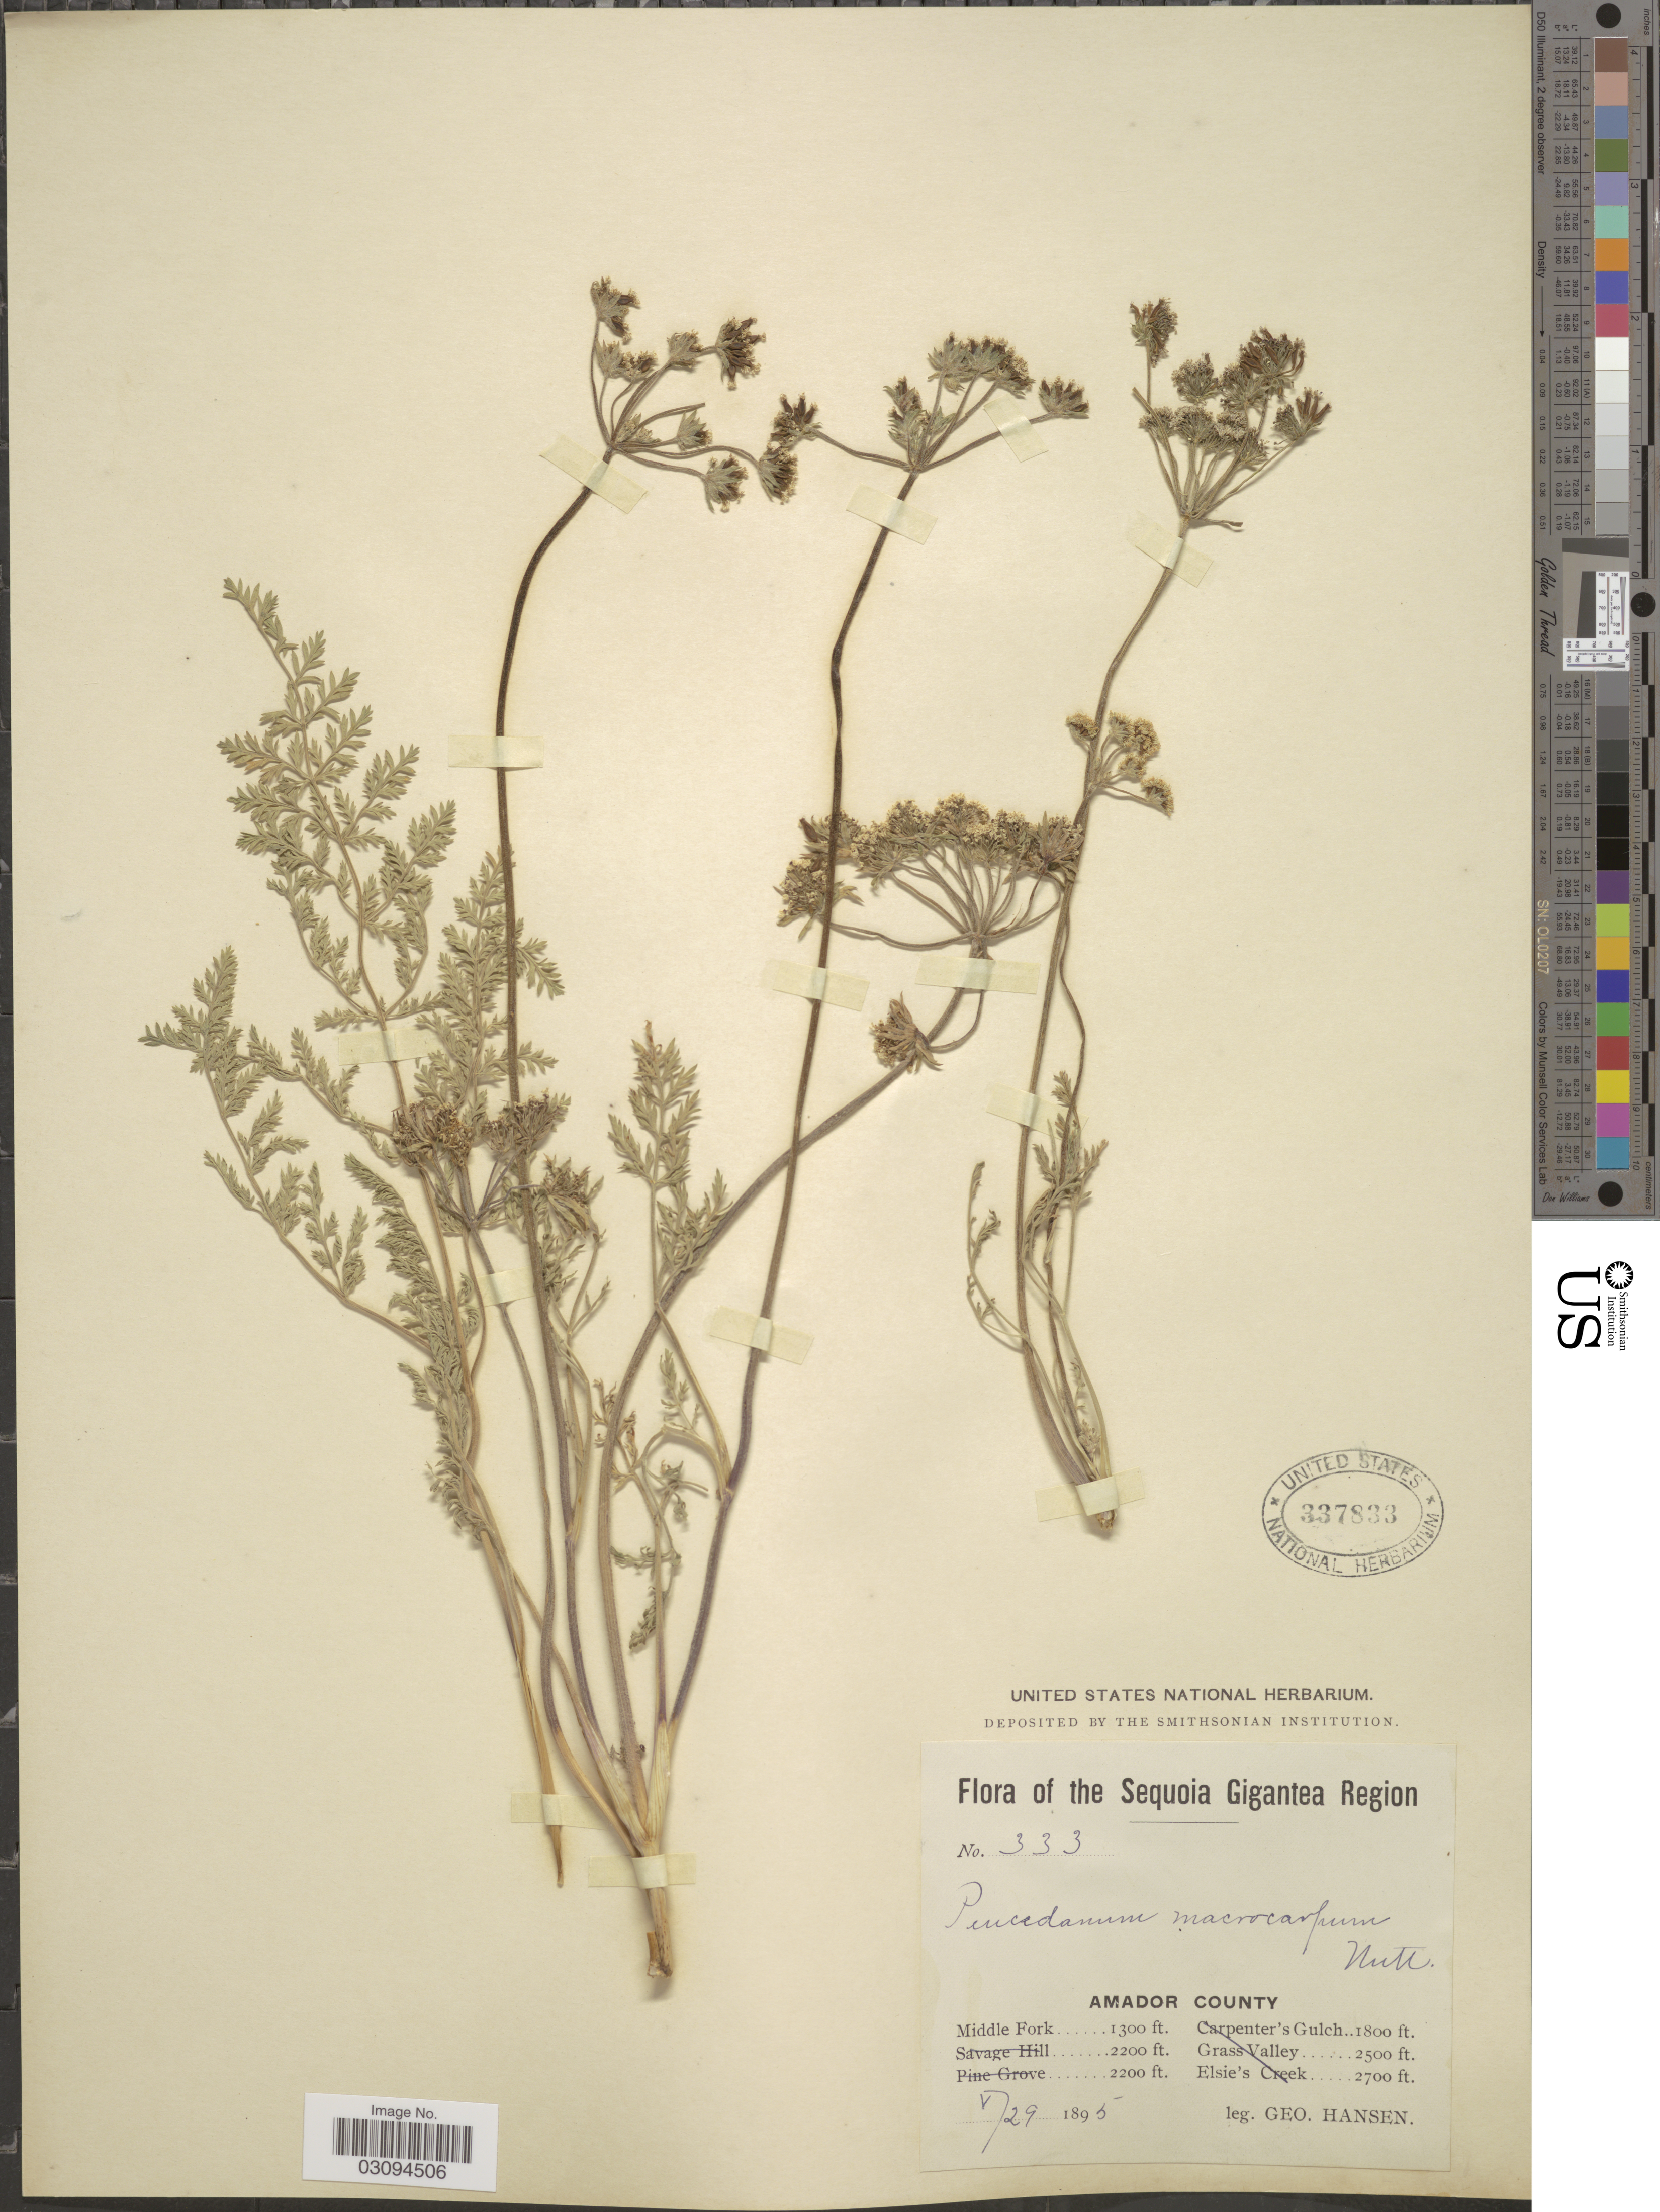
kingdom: Plantae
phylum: Tracheophyta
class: Magnoliopsida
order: Apiales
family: Apiaceae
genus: Lomatium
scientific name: Lomatium macrocarpum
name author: (Hook. et al.) J.M. Coult. & Rose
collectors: G. Hansen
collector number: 333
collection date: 1895-05-29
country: United States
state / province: California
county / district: Amador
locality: Sequoia Gigantea Region. Amador County. Middle Fork.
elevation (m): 396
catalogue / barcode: US 337833